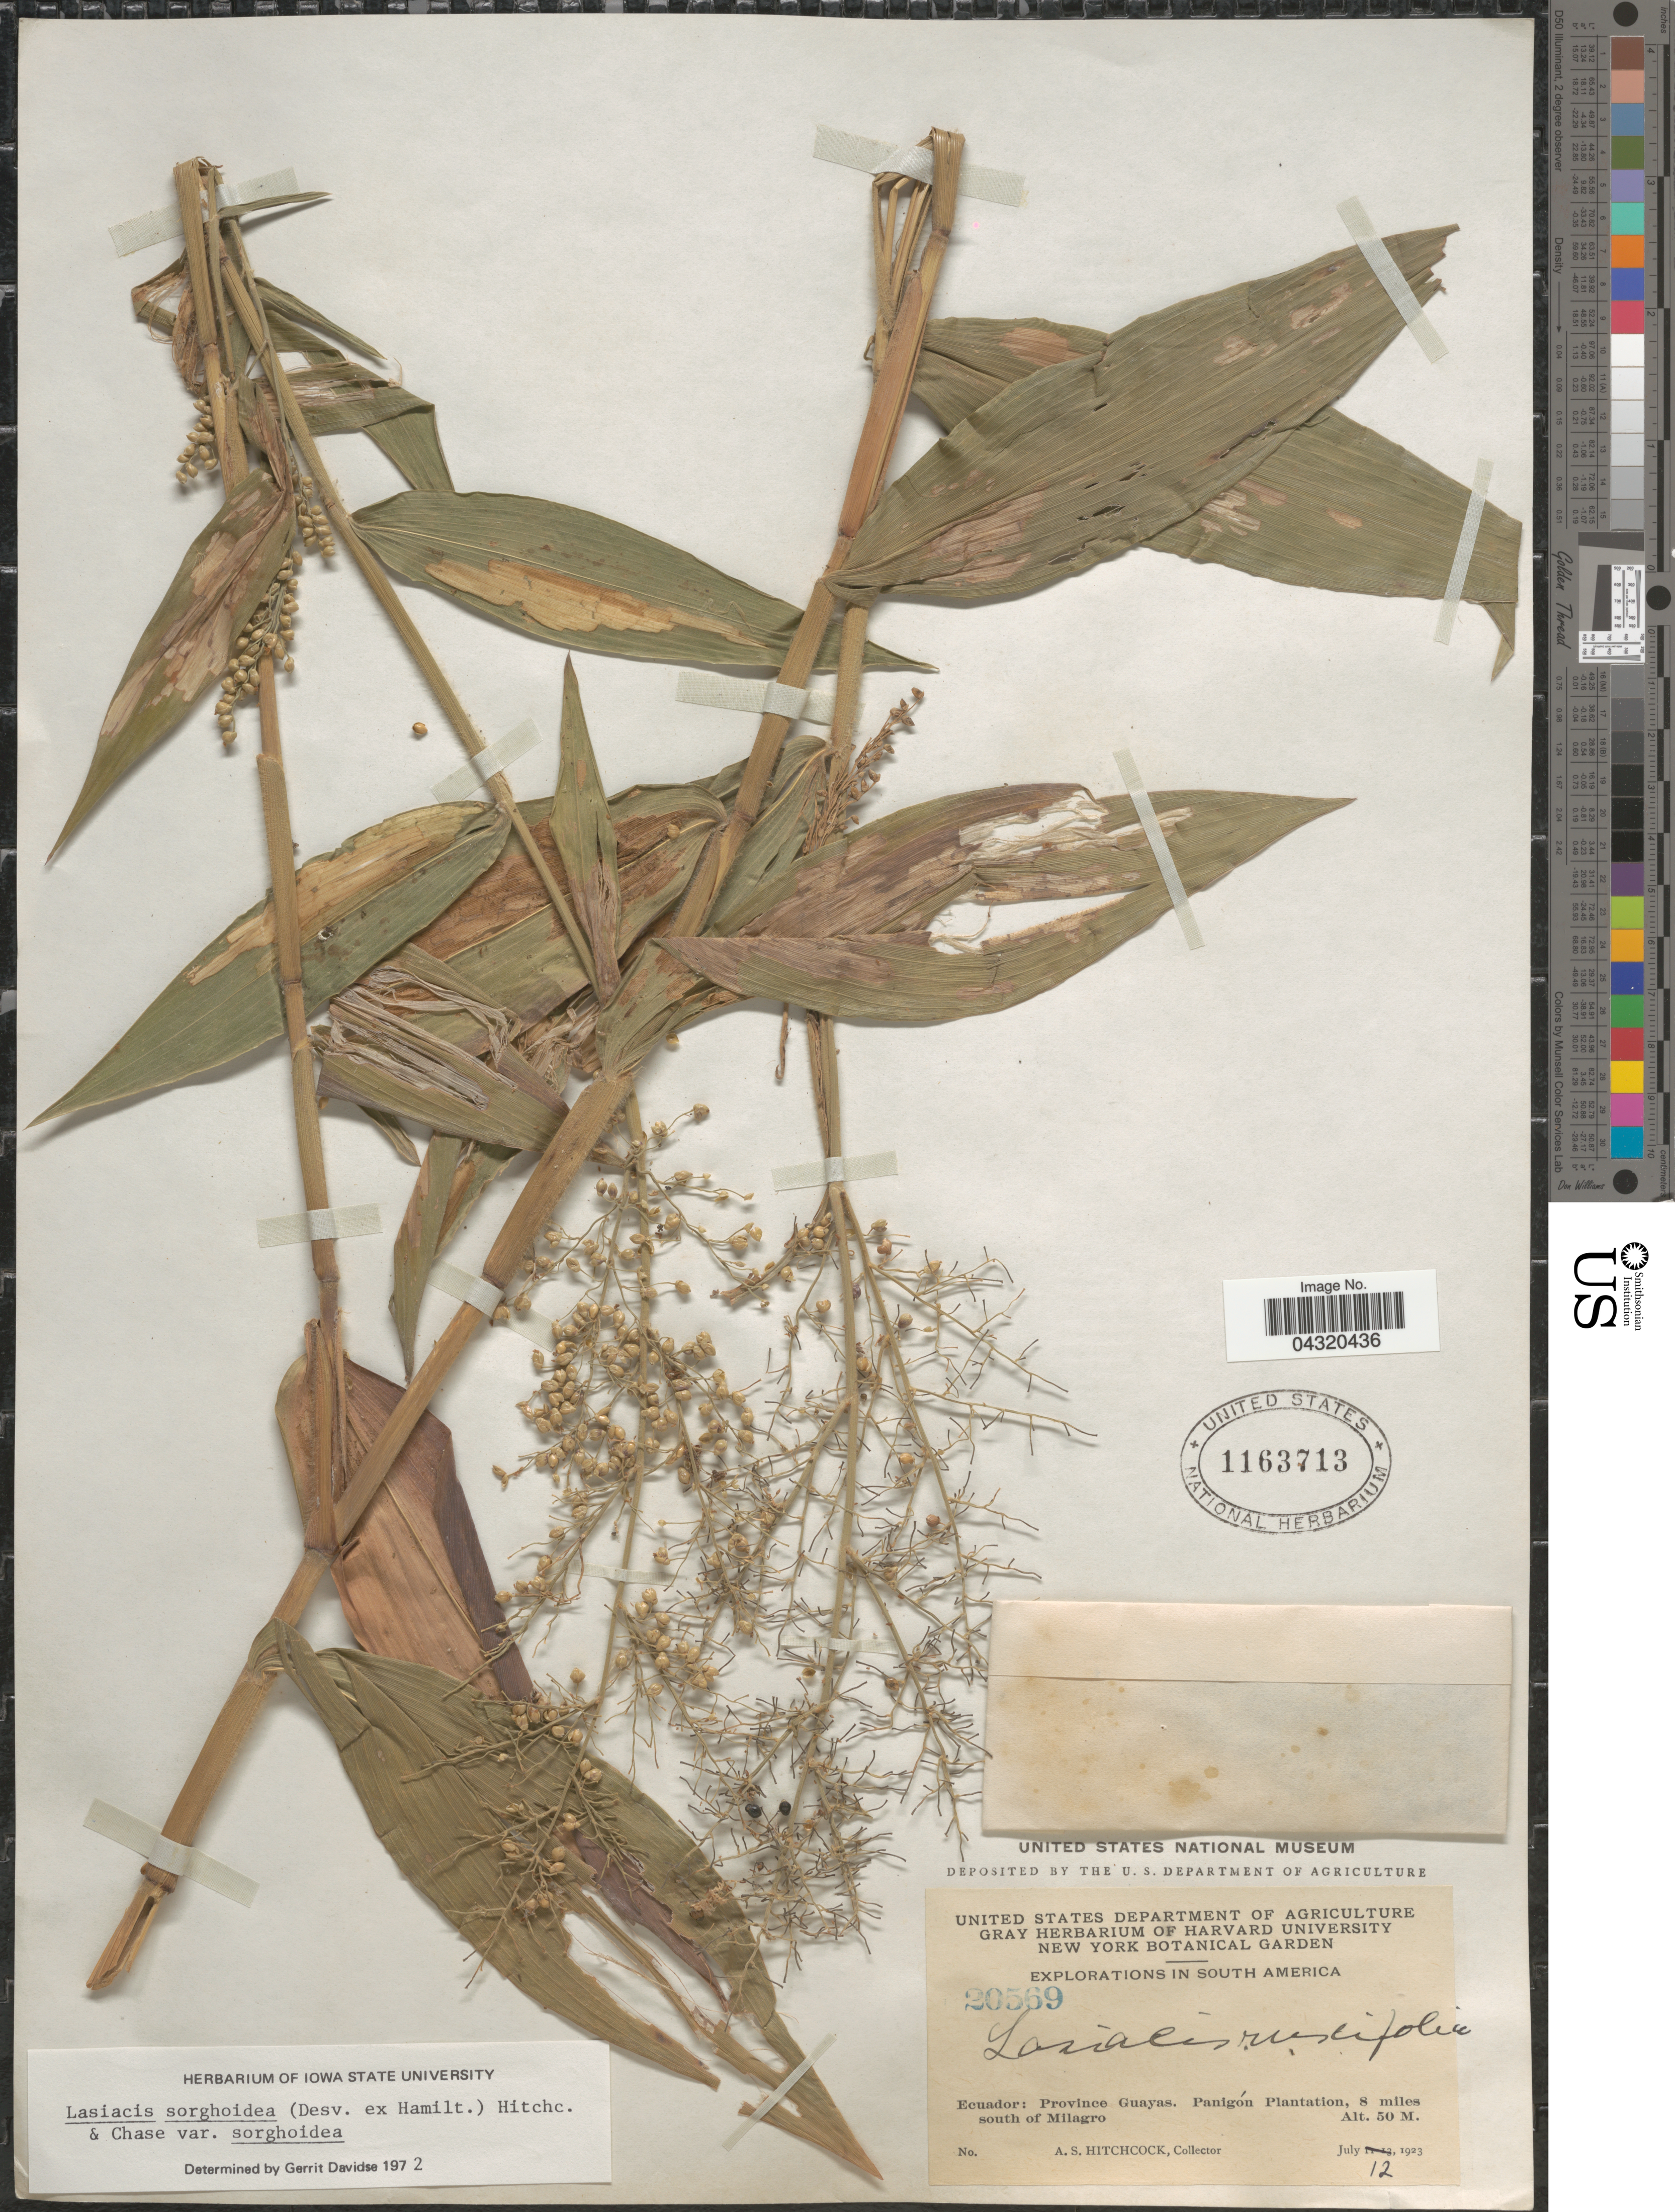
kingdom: Plantae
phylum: Tracheophyta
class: Liliopsida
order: Poales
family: Poaceae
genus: Lasiacis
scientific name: Lasiacis sorghoidea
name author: (Desv. ex Ham.) Hitchc. & Chase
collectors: A. S. Hitchcock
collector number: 20569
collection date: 1923-07-12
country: Ecuador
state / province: Guayas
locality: Explorations in South America. Panigón Plantation, 8 miles south of Milagro.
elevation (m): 50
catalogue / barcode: US 1163713